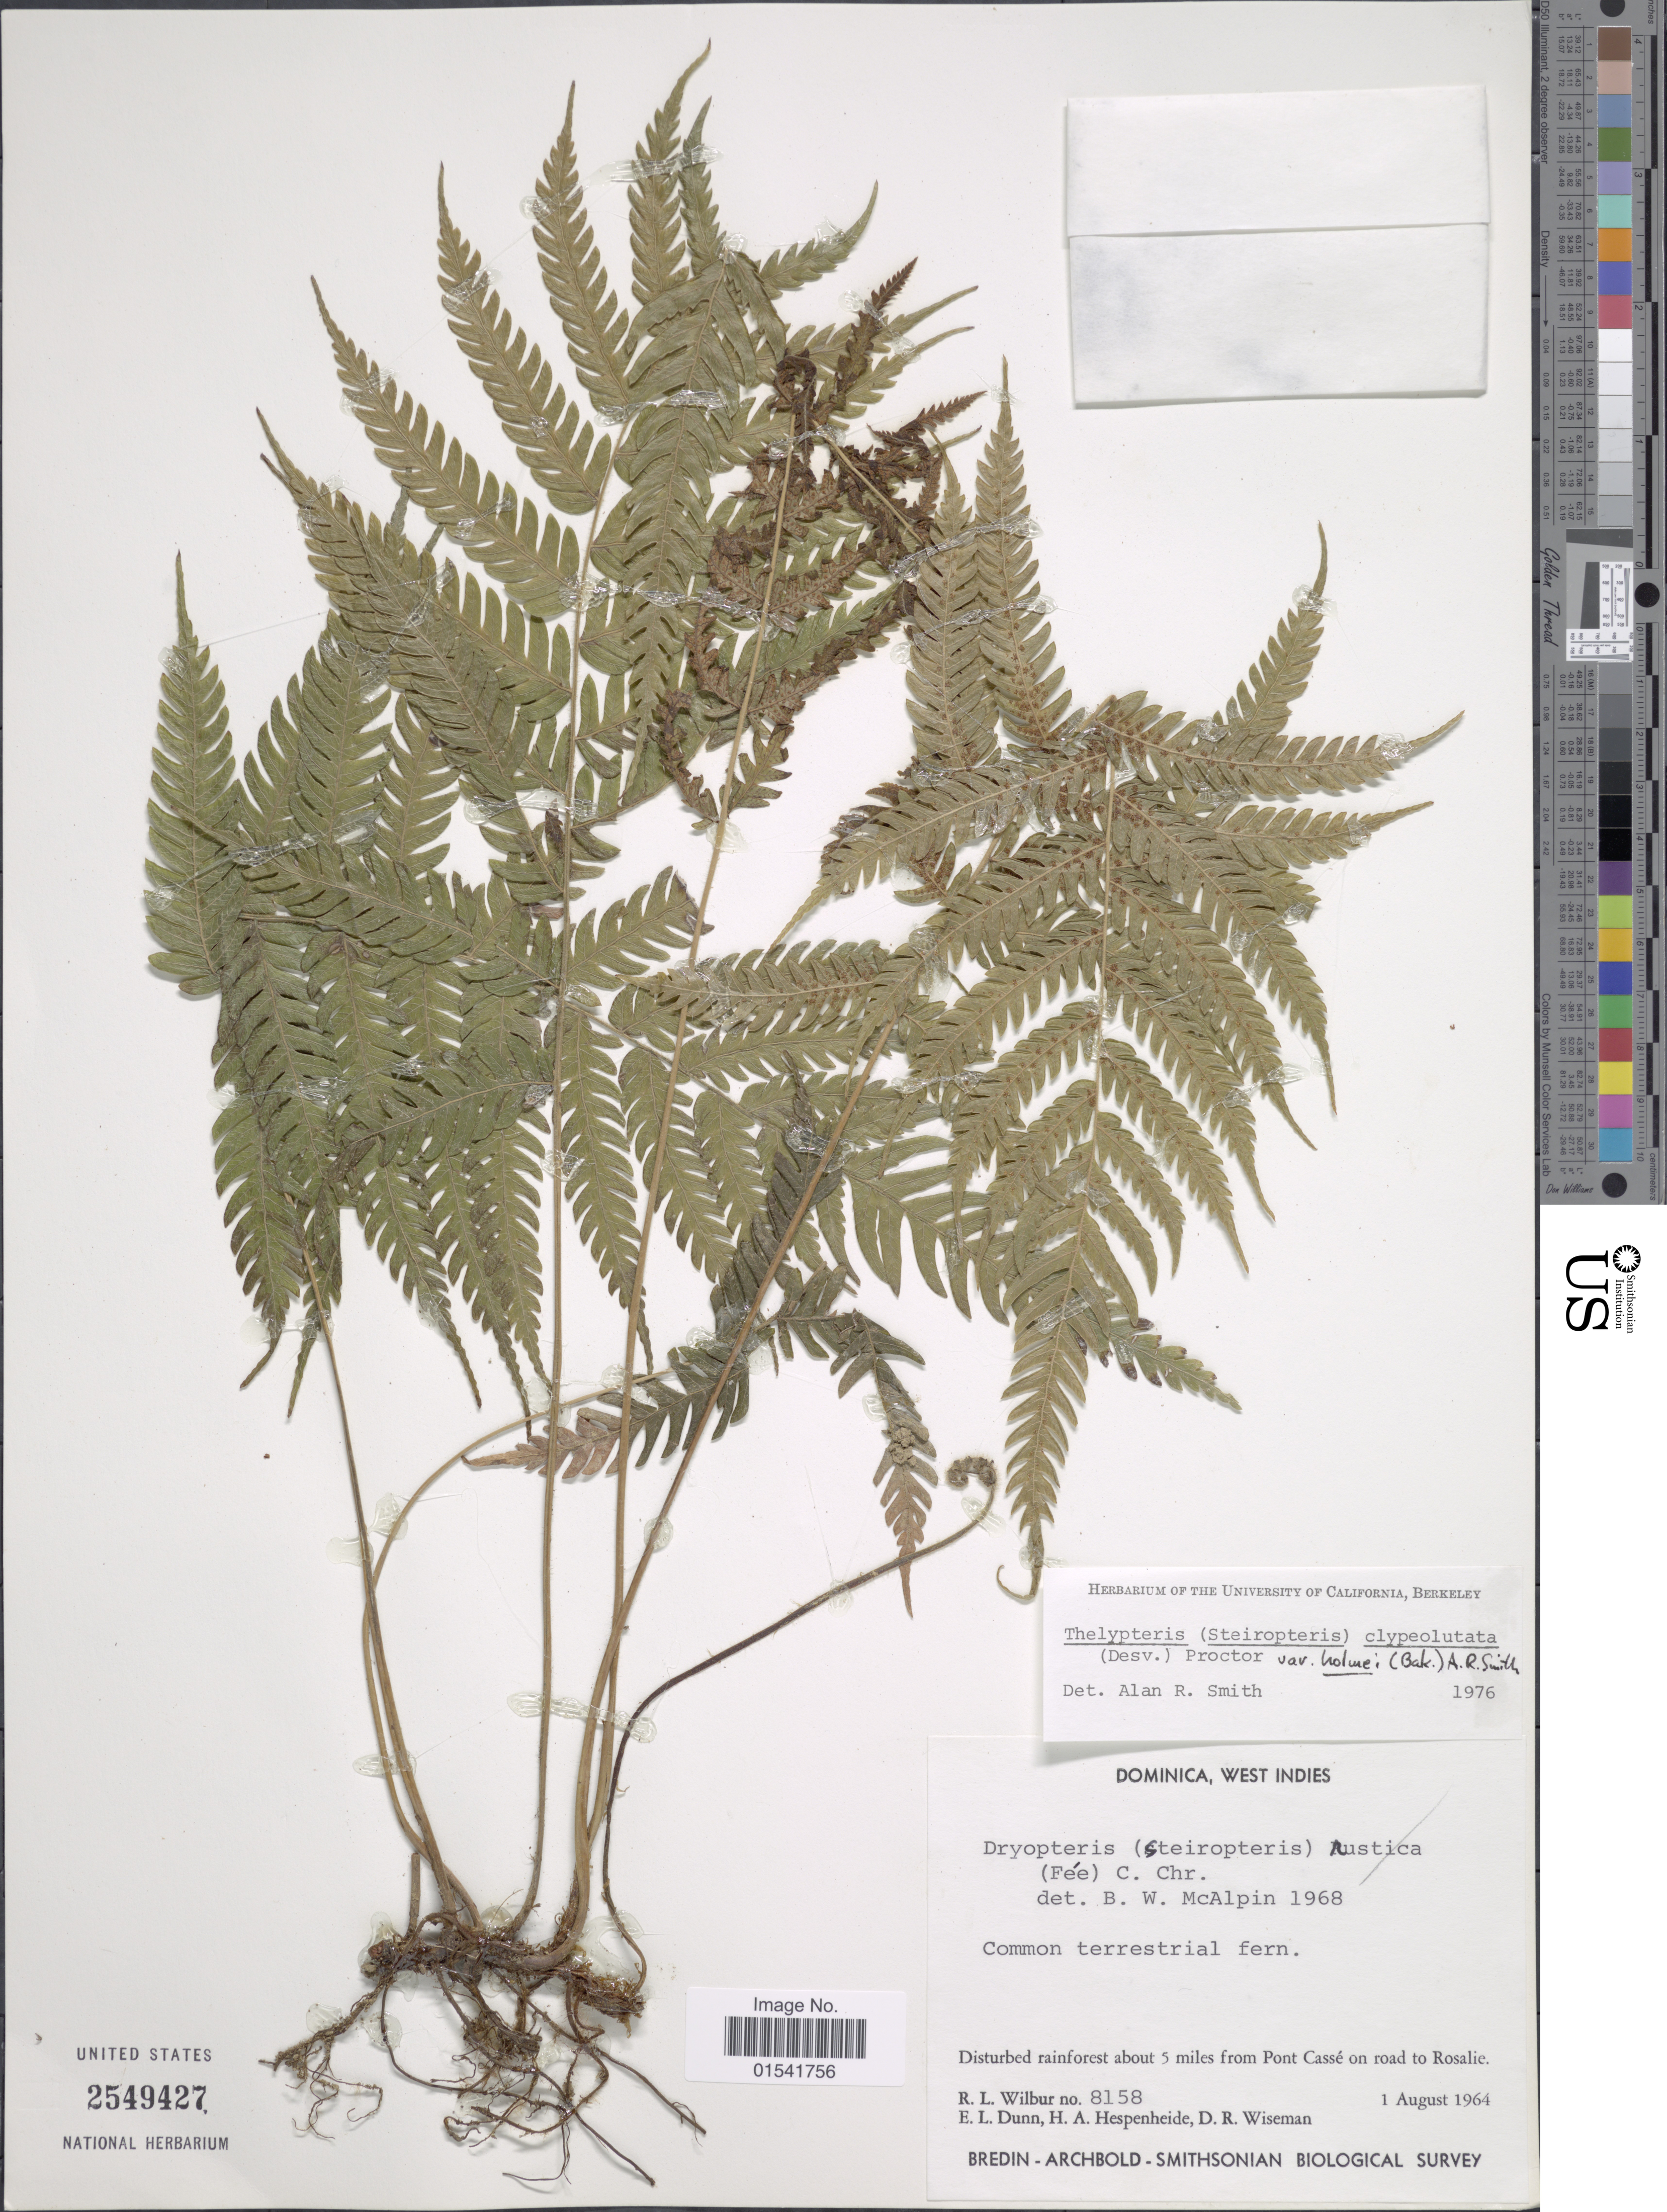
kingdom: Plantae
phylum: Tracheophyta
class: Polypodiopsida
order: Polypodiales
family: Thelypteridaceae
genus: Steiropteris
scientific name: Steiropteris clypeolutata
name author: (Desv.) Pic. Serm.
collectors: R. L. Wilbur, E. Dunn, H. A. Hespenheide & D. R. Wiseman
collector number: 8158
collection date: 1964-08-01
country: Dominica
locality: West Indies, disturbed rainforest about 5 miles from Pont Cassé on road to Rosalie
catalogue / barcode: US 2549427